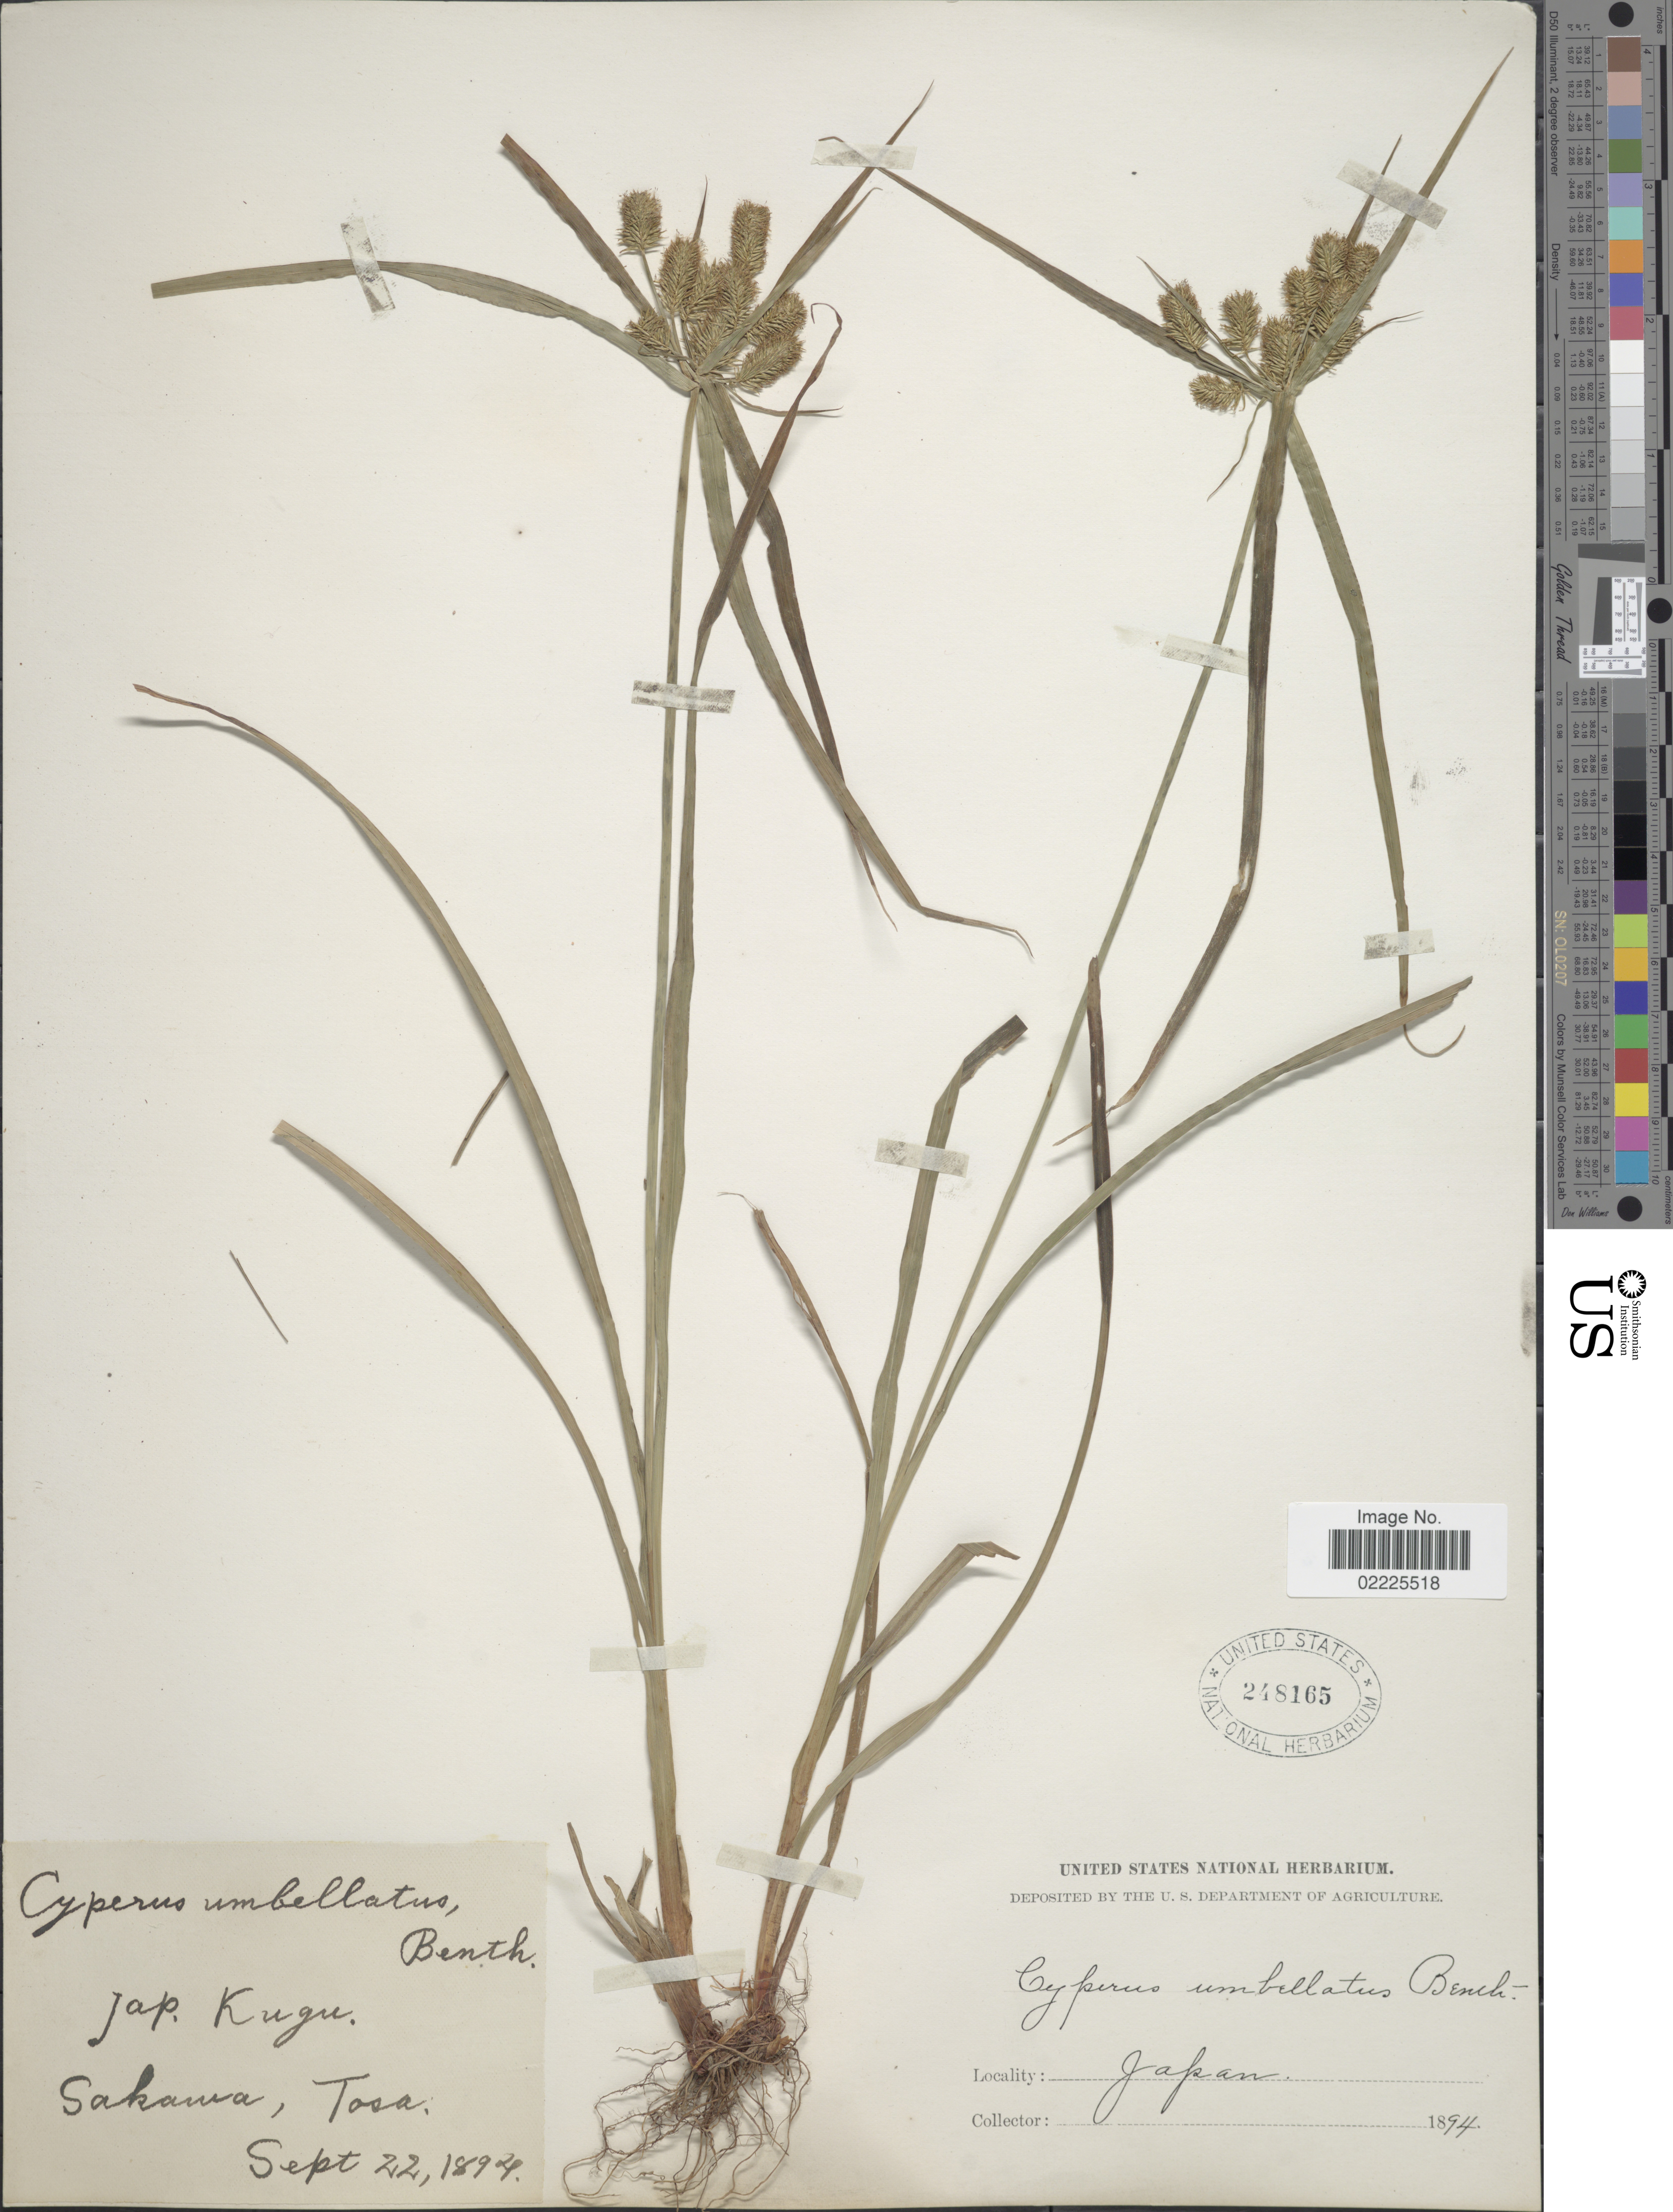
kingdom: Plantae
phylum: Tracheophyta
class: Liliopsida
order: Poales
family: Cyperaceae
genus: Cyperus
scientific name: Cyperus cyperinus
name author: (Retz.) Valck. Sur.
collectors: ex herb. United States National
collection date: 1894-09-22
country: Japan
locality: Kugu, Sakawa, Tosa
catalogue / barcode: US 248165